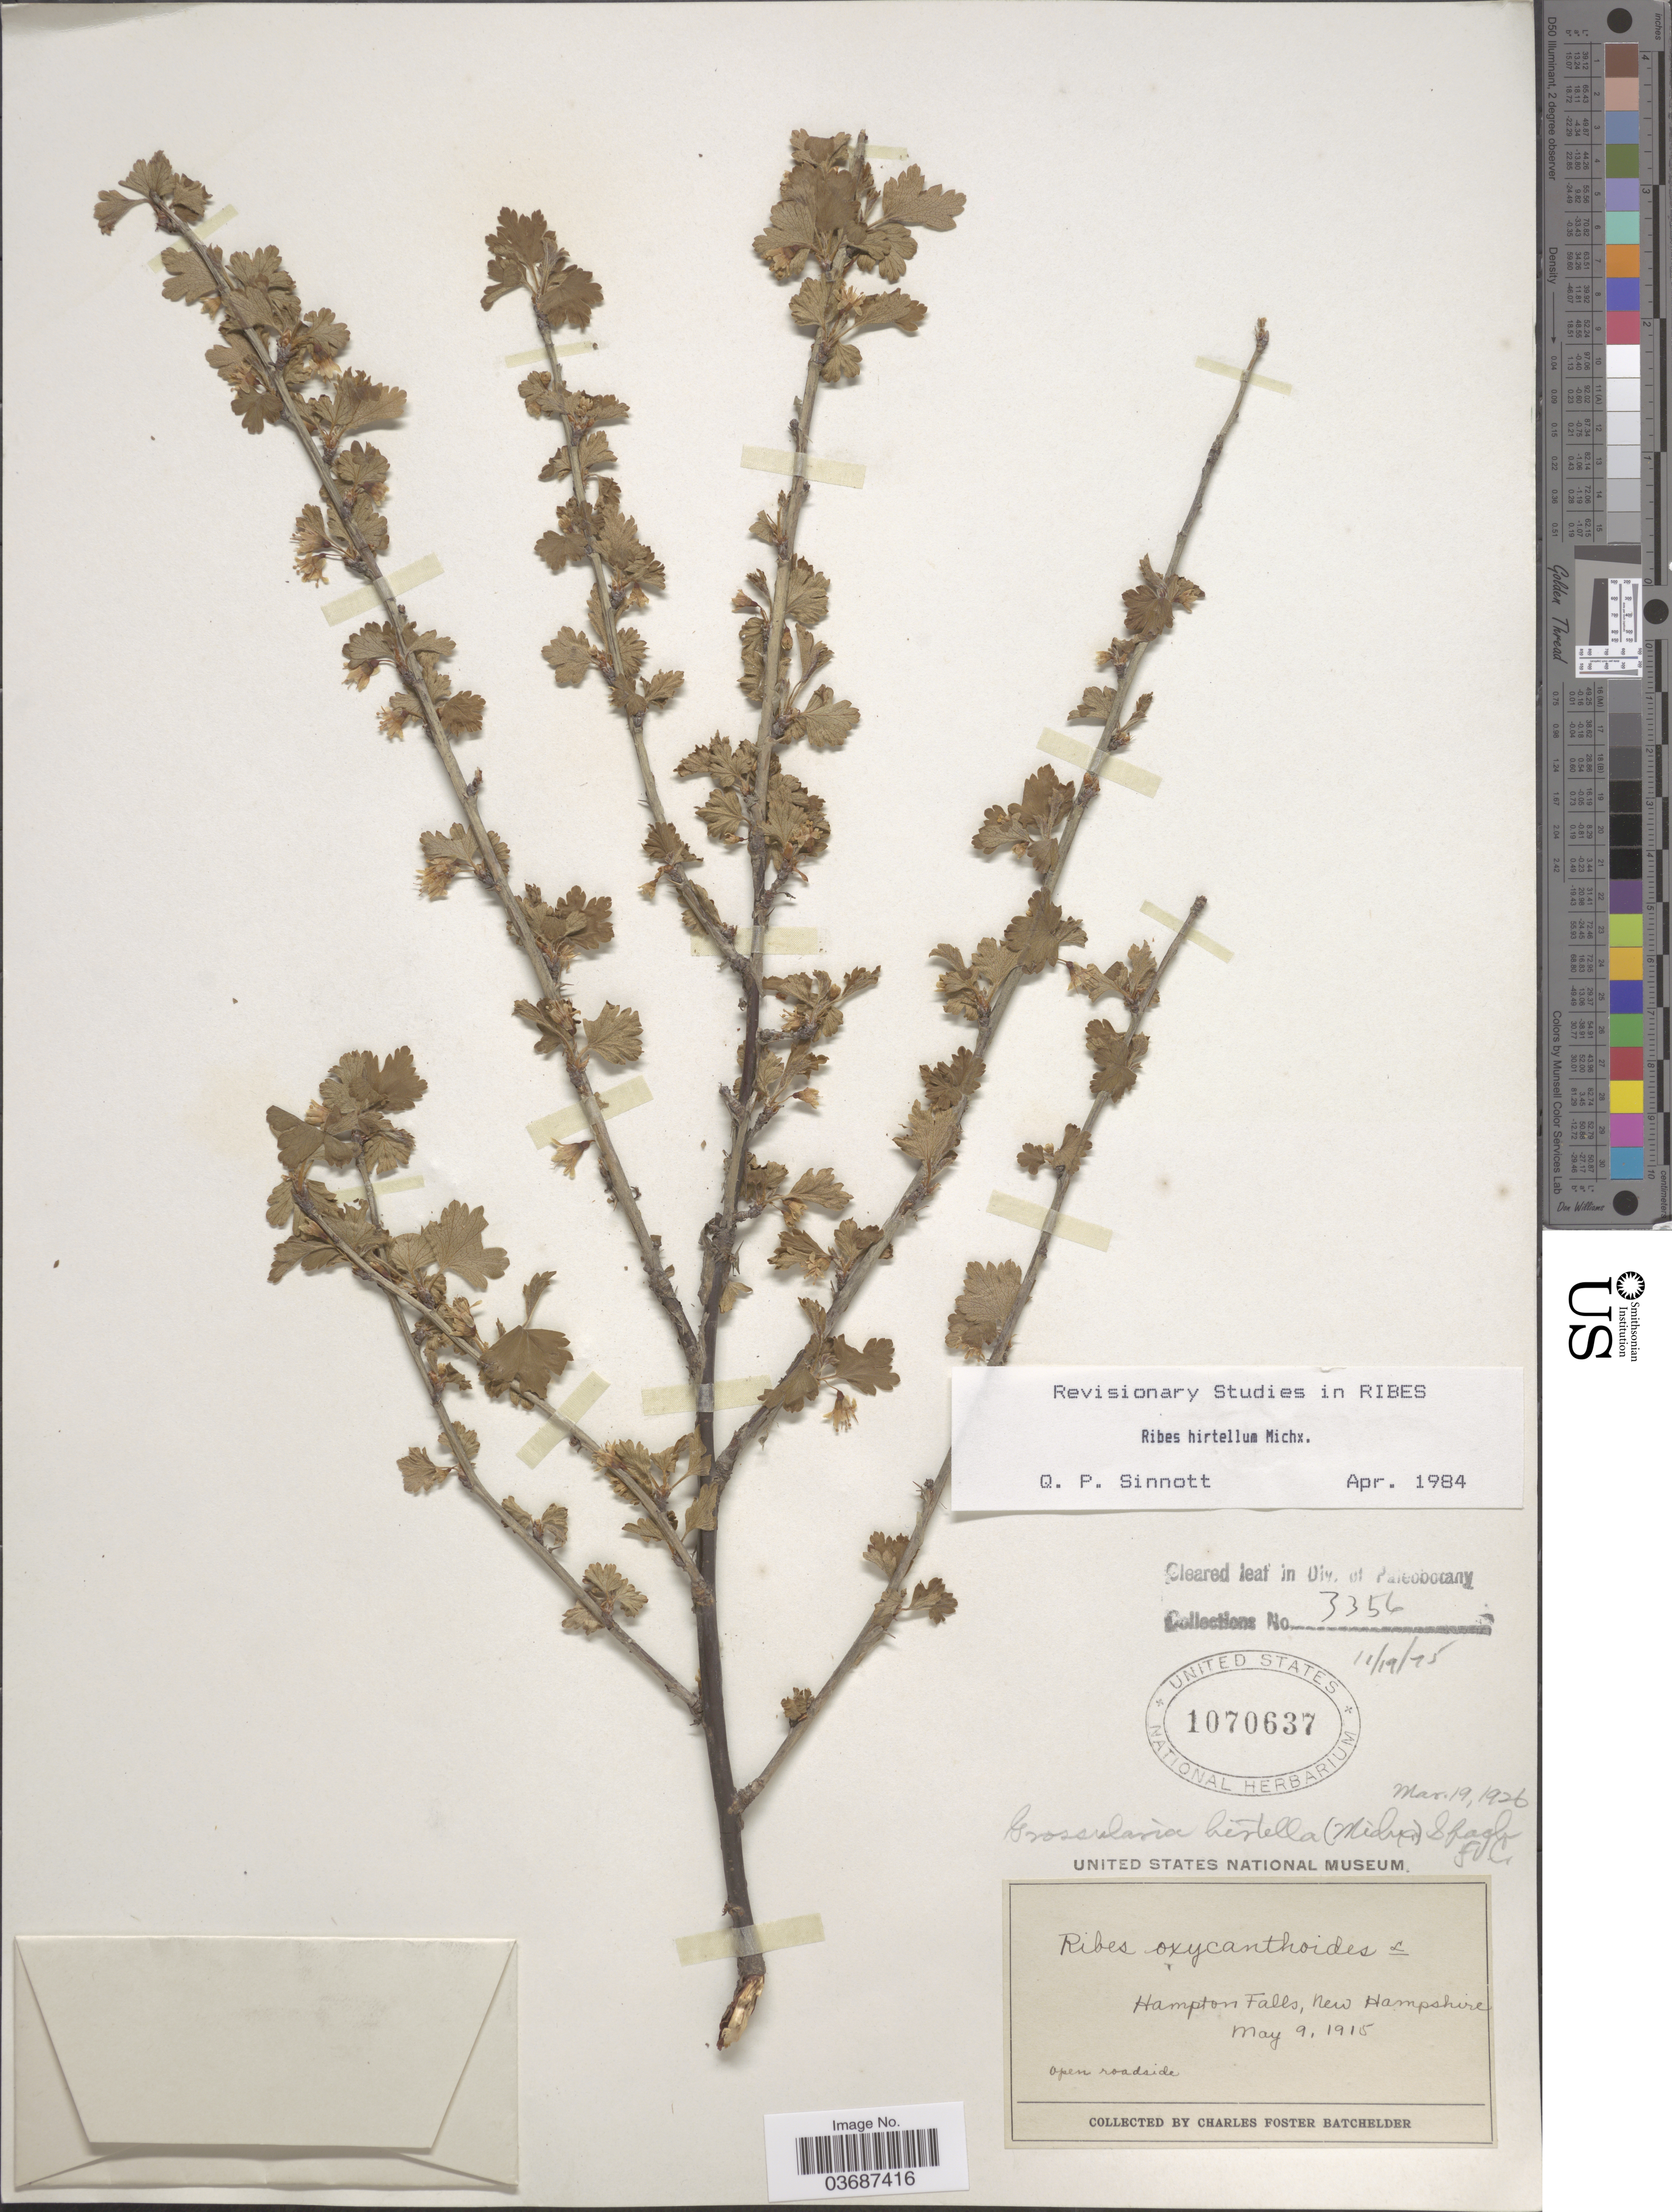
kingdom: Plantae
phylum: Tracheophyta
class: Magnoliopsida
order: Saxifragales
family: Grossulariaceae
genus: Ribes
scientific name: Ribes hirtellum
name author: Michx.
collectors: C. Batchelder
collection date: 1915-05-09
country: United States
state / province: New Hampshire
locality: Hampton Falls.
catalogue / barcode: US 1070637